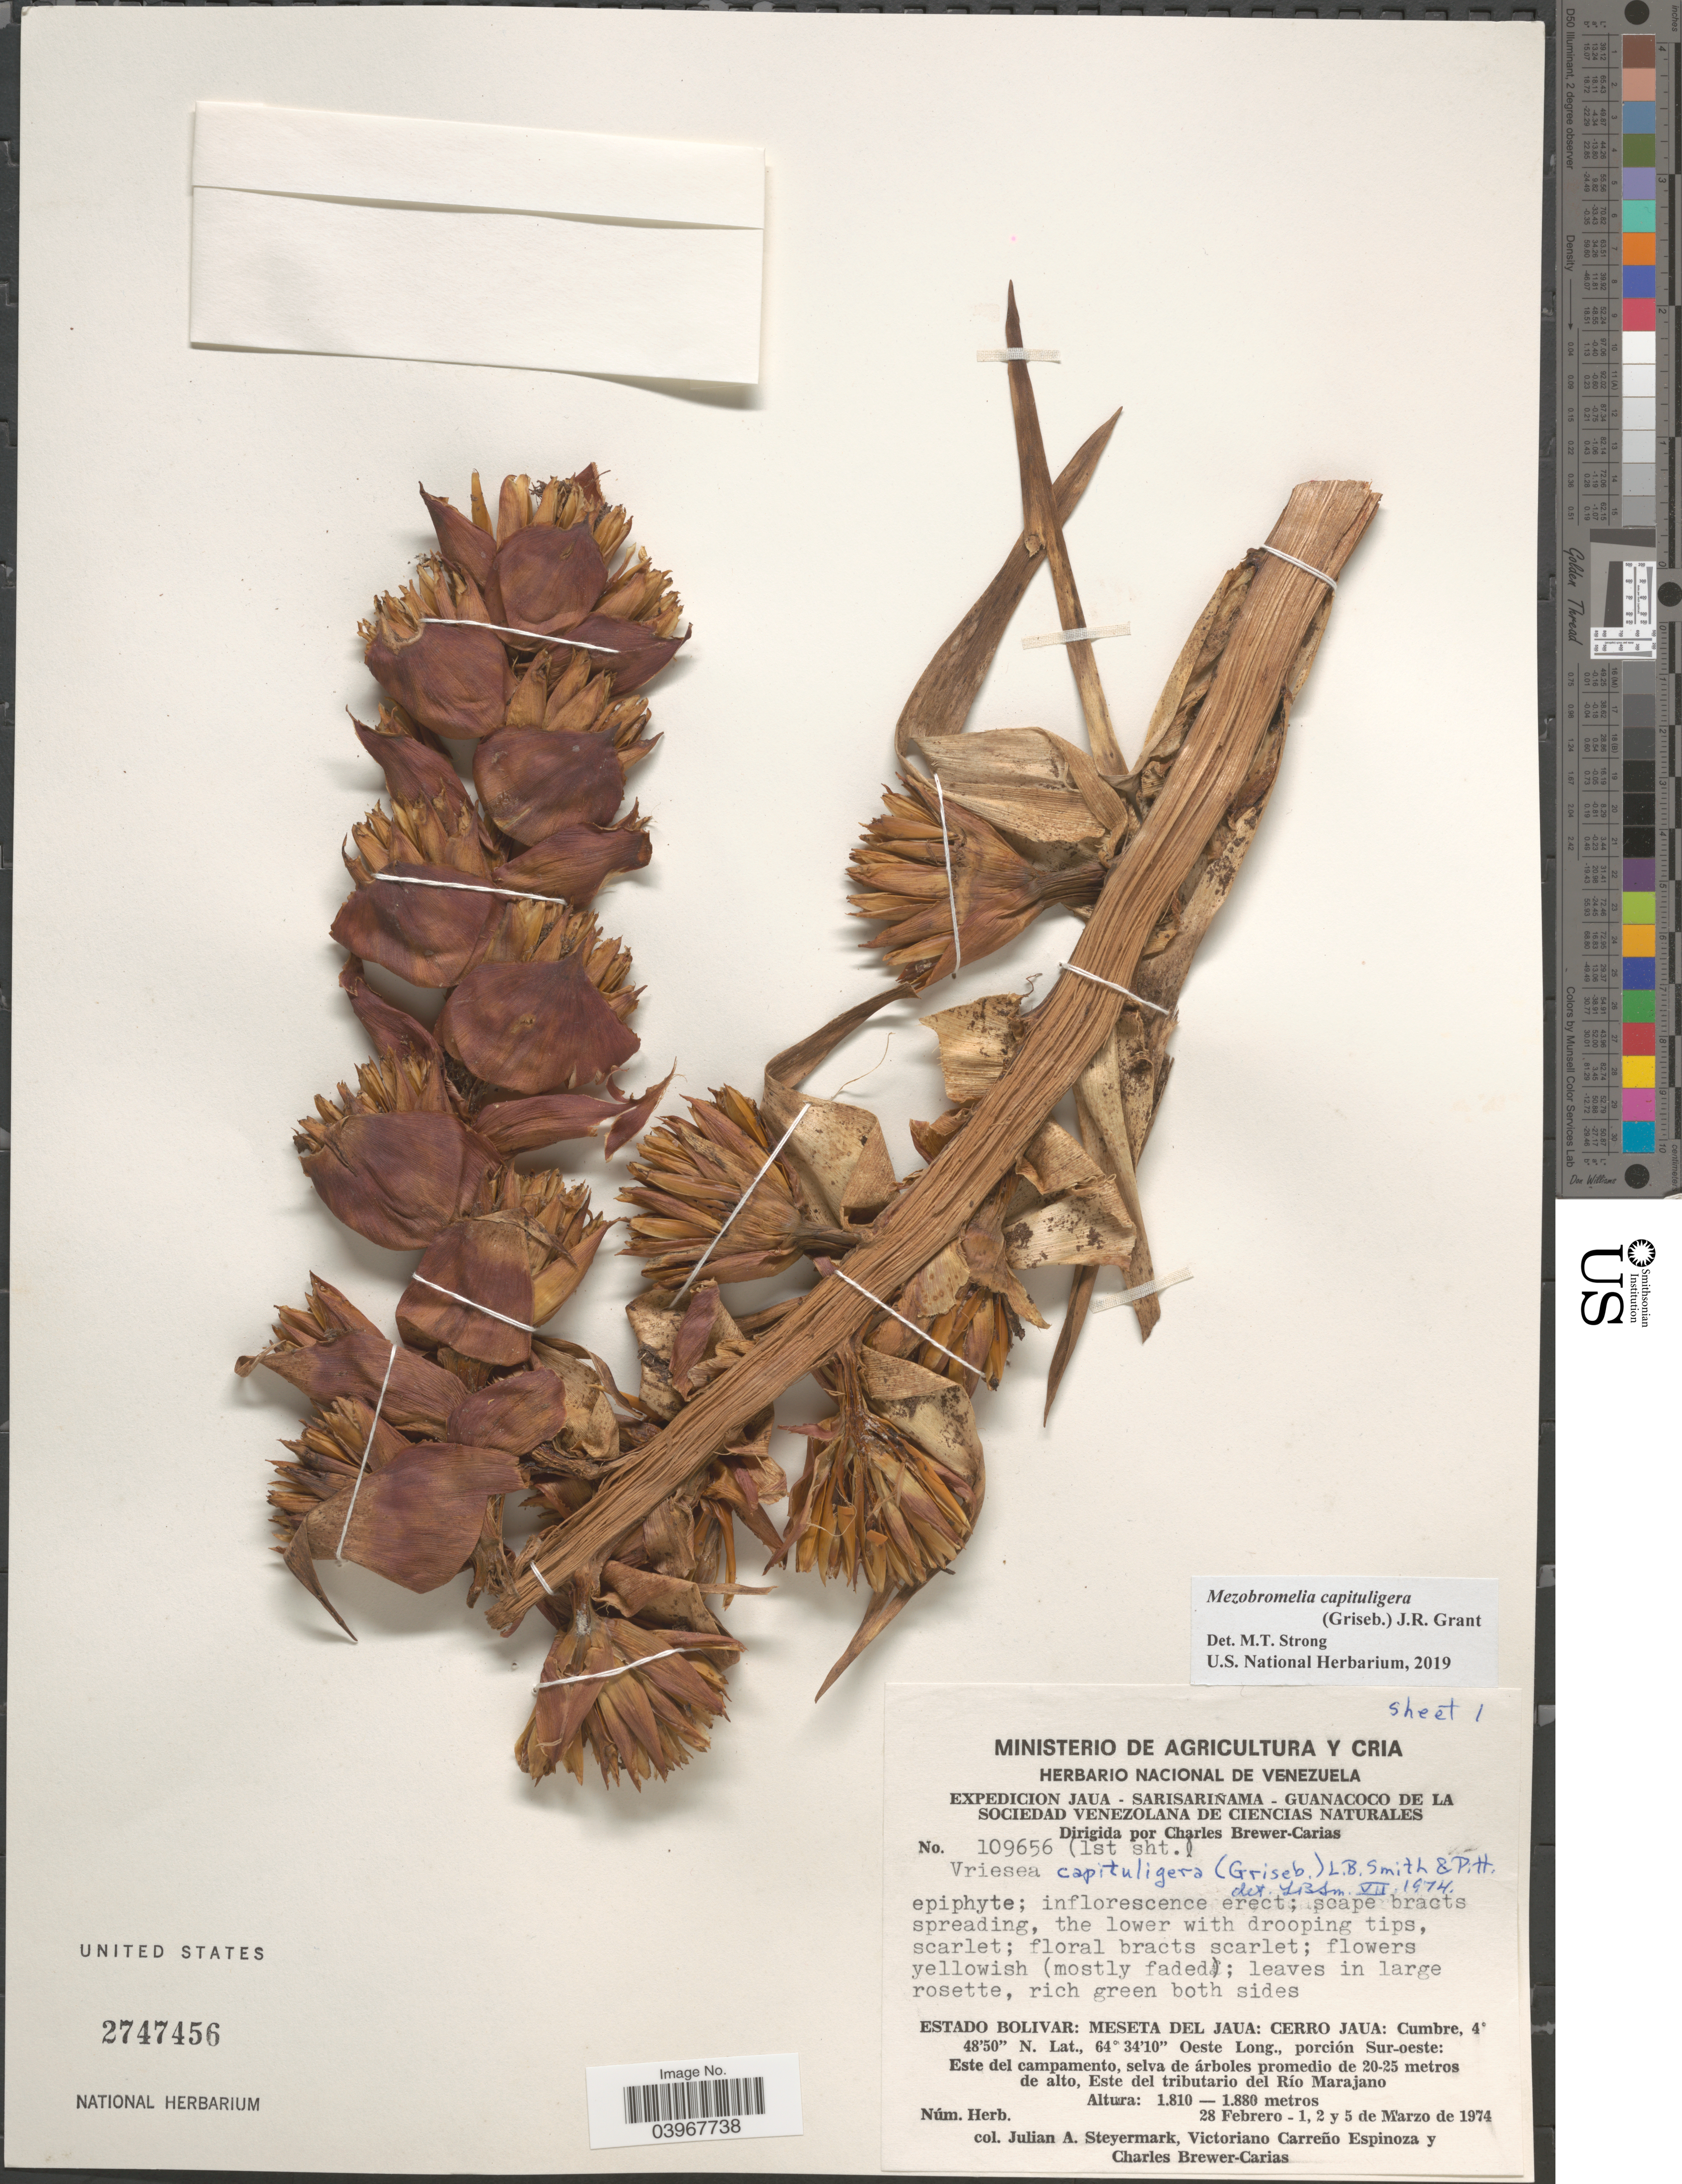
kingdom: Plantae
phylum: Tracheophyta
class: Liliopsida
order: Poales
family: Bromeliaceae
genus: Mezobromelia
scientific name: Mezobromelia capituligera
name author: (Griseb.) J.R. Grant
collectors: J. Steyermark, V. Carreño E. & C. Brewer-Carias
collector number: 109656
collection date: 1974-02-28/1974-03-05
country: Venezuela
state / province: Bolivar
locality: Meseta del Jaua: Cerro Jaua: Cumbre., porción Sur-oeste: Este del campamento. Este del tributario del Río Marajano.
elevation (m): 1810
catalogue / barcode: US 2747456